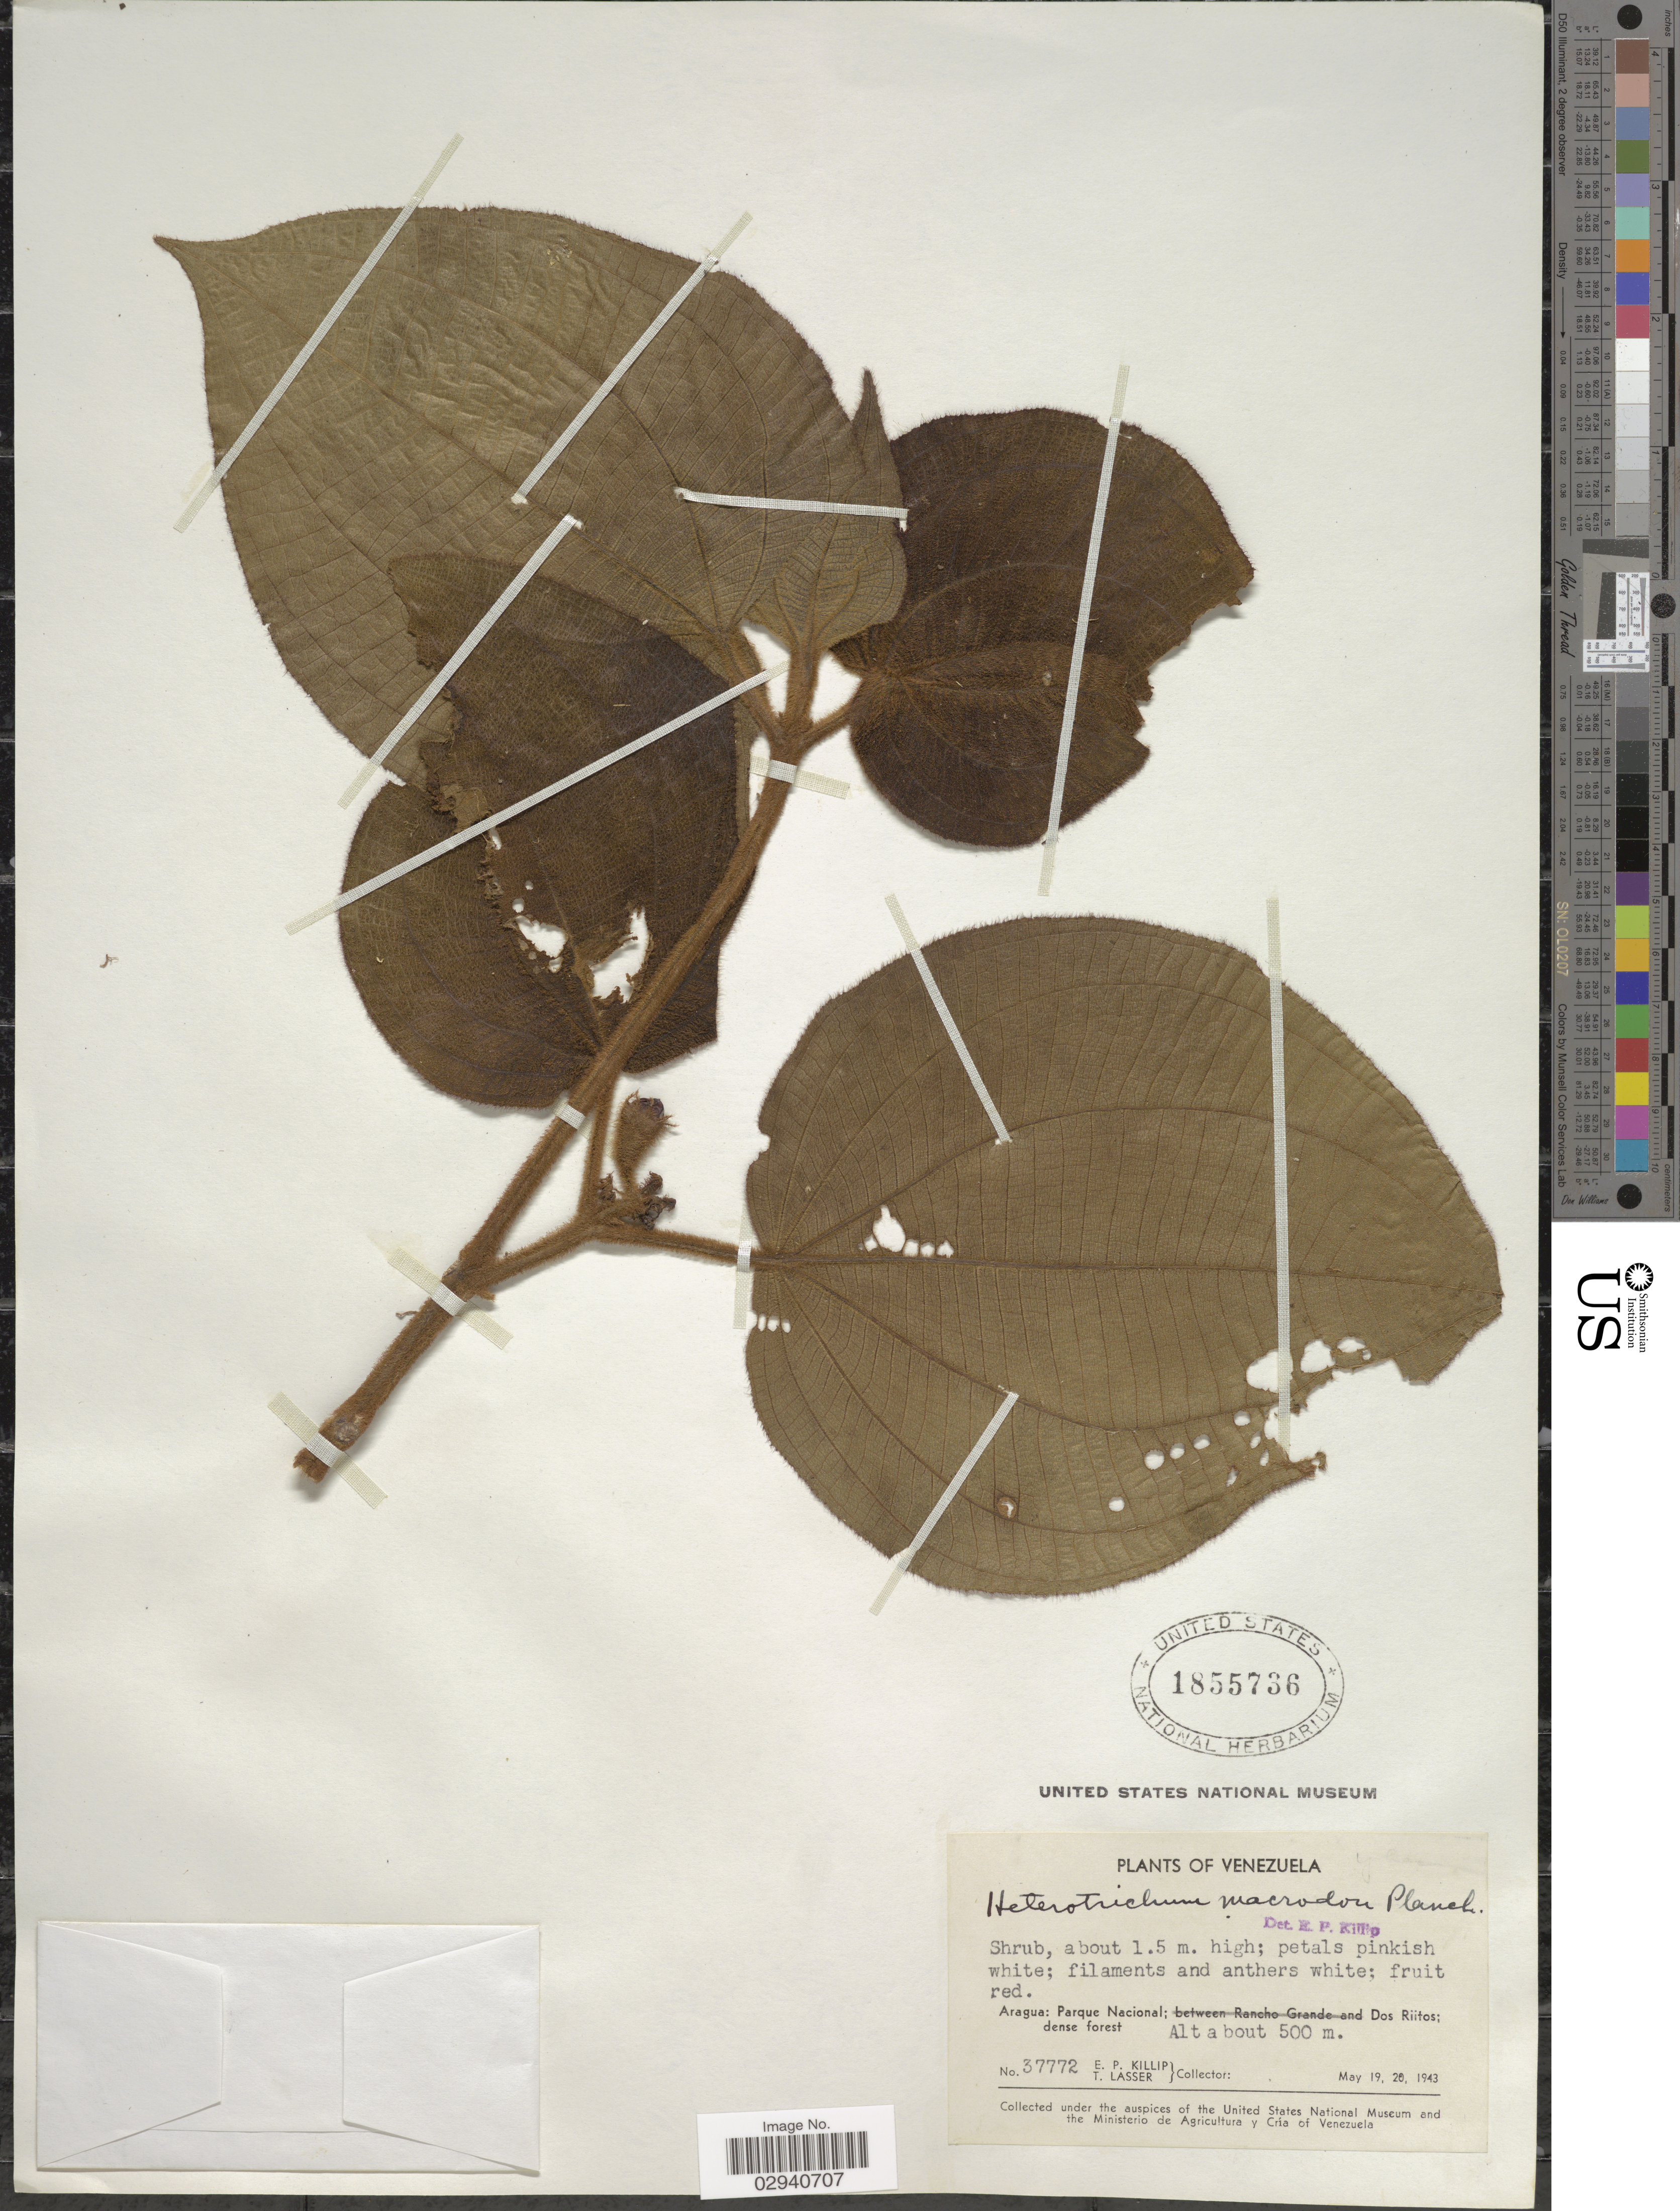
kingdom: Plantae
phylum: Tracheophyta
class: Magnoliopsida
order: Myrtales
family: Melastomataceae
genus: Miconia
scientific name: Miconia macrodon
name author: (Naudin) Wurdack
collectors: E. P. Killip & T. Lasser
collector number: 37772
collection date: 1943-05-19/1943-05-20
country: Venezuela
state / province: Aragua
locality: Parque Nacional; Dos Riitos.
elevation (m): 500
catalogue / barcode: US 1855736